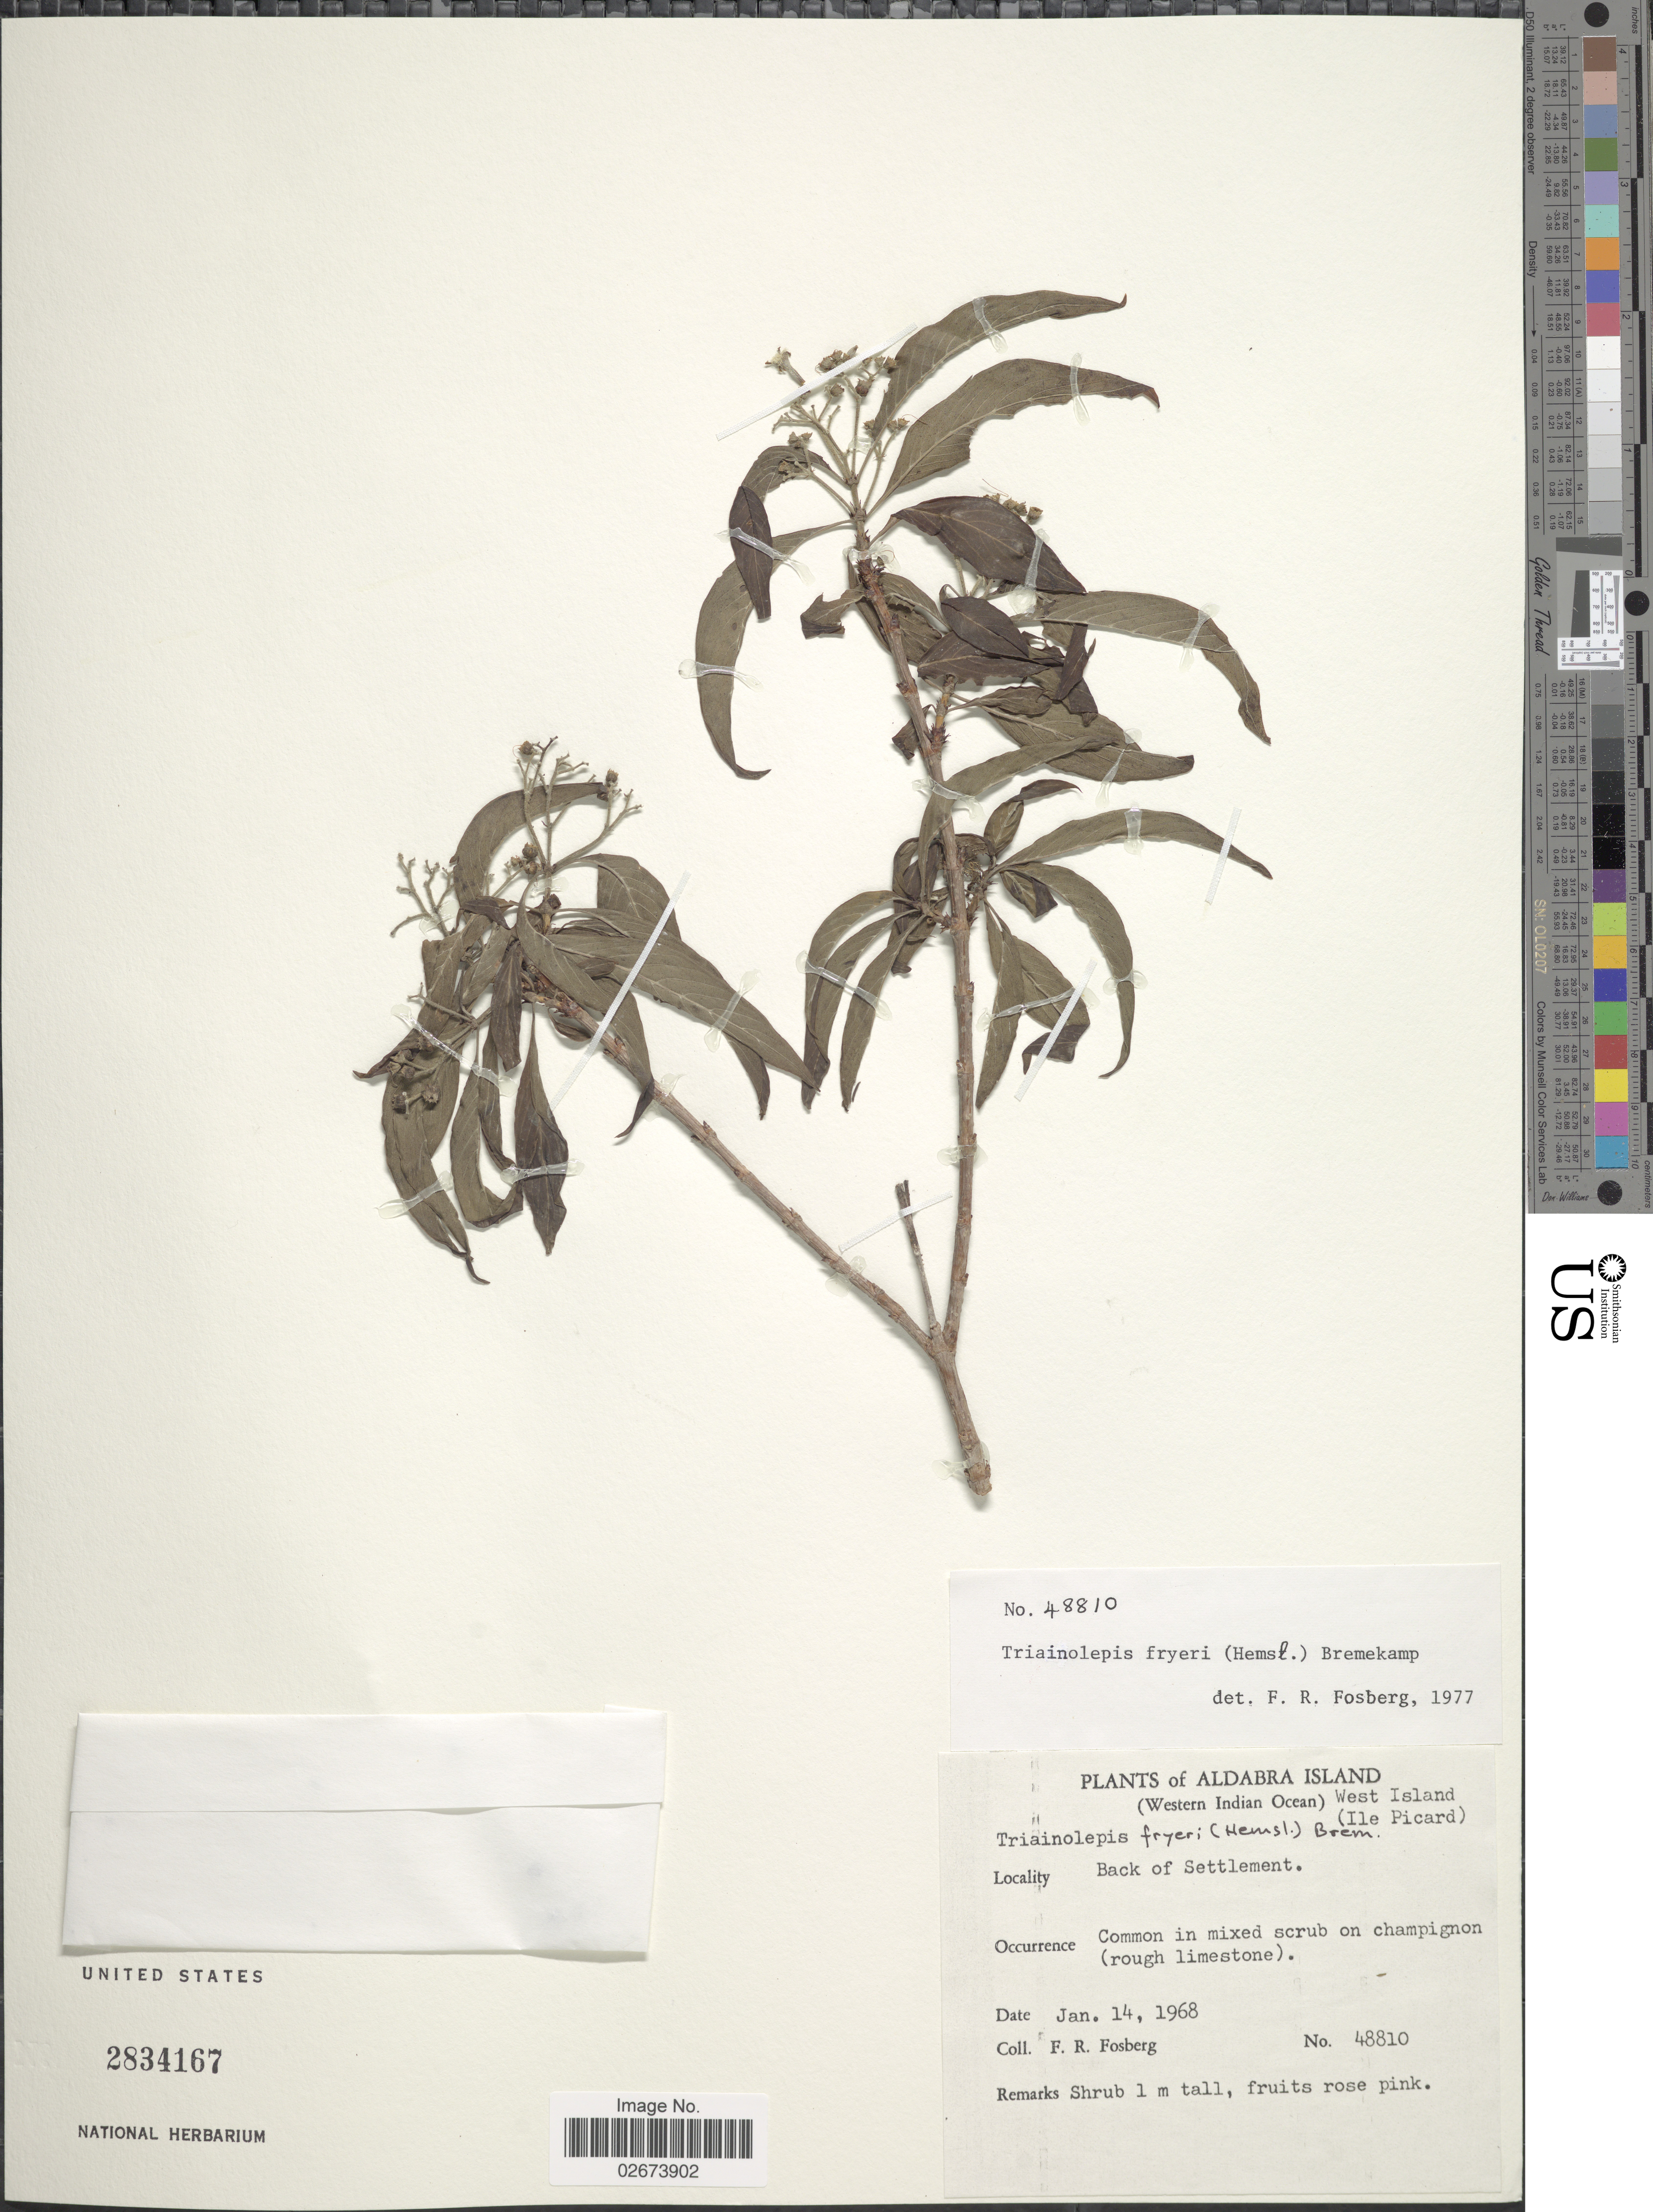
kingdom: Plantae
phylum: Tracheophyta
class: Magnoliopsida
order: Gentianales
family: Rubiaceae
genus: Triainolepis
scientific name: Triainolepis fryeri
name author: (Hemsl.) Bremek.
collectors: F. R. Fosberg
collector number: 48810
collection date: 1968-01-14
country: Seychelles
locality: Aldabra Island. (Western Indian Ocean) West Island. (Ile Picard). Back of Settlement.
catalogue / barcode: US 2834167